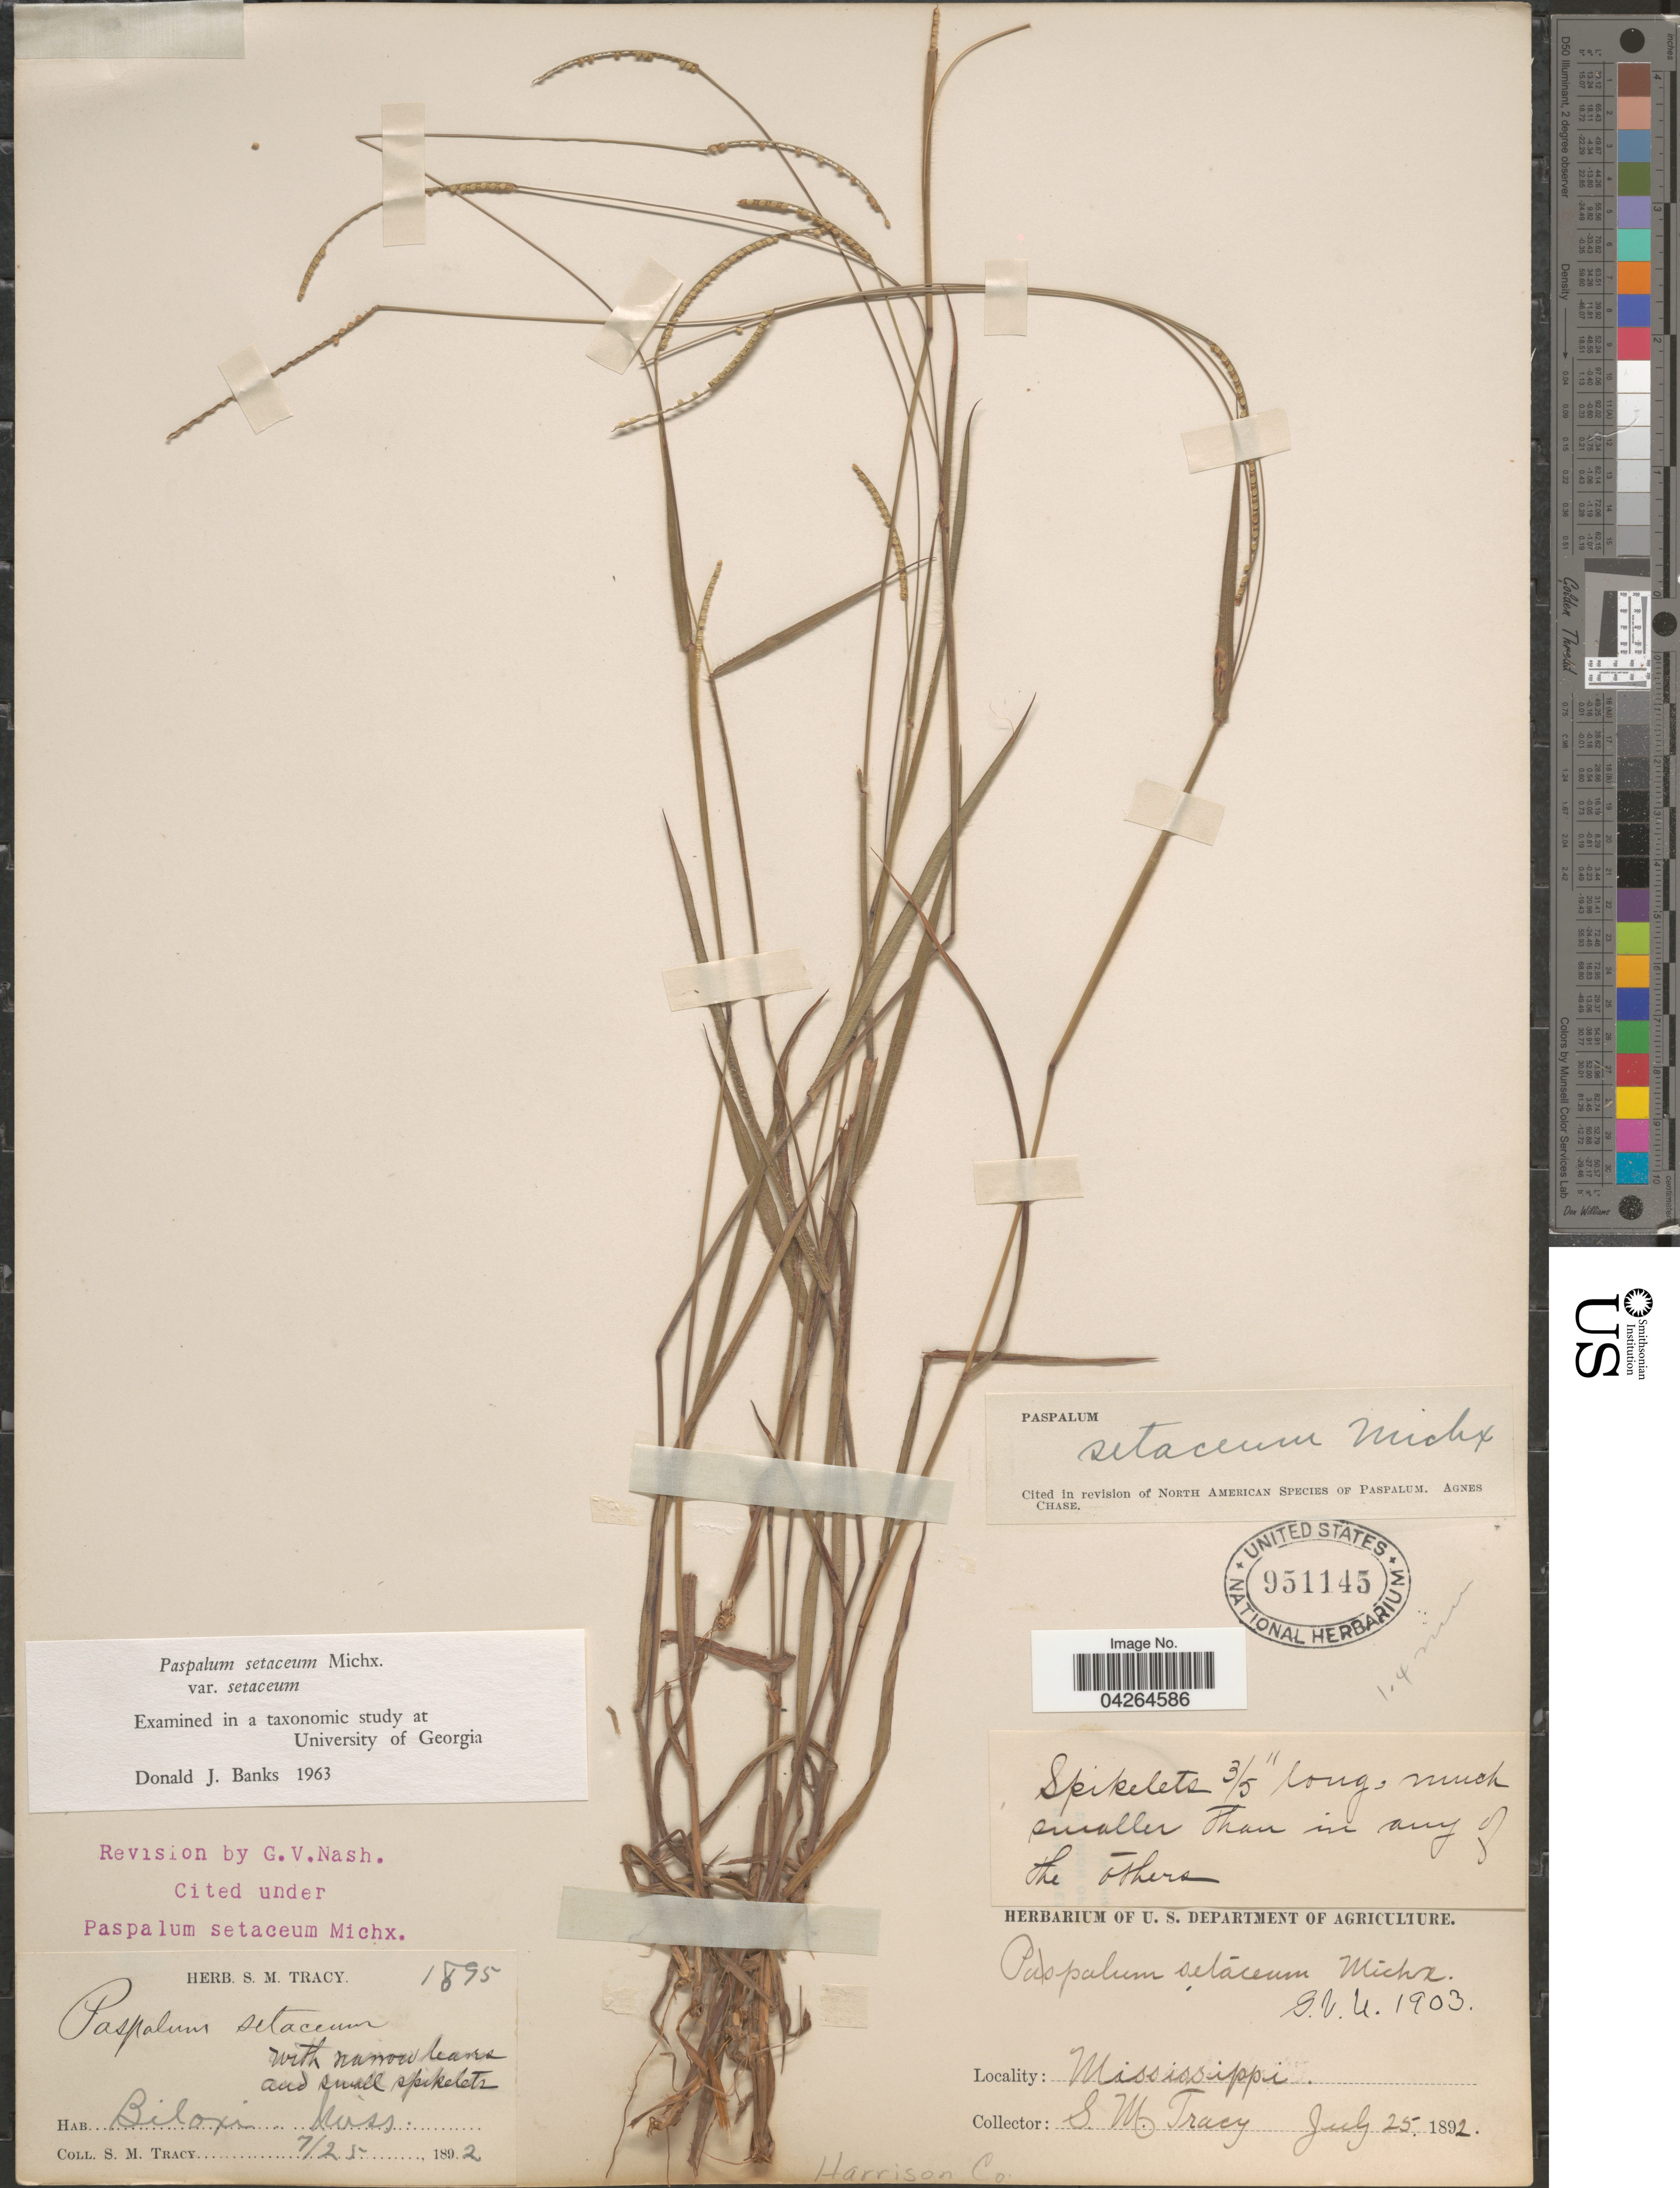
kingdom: Plantae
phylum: Tracheophyta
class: Liliopsida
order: Poales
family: Poaceae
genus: Paspalum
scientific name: Paspalum setaceum var. setaceum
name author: Michx.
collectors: S. M. Tracy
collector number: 1895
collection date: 1895-07-25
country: United States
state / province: Mississippi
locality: Biloxi. Harrison Co.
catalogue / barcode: US 951145